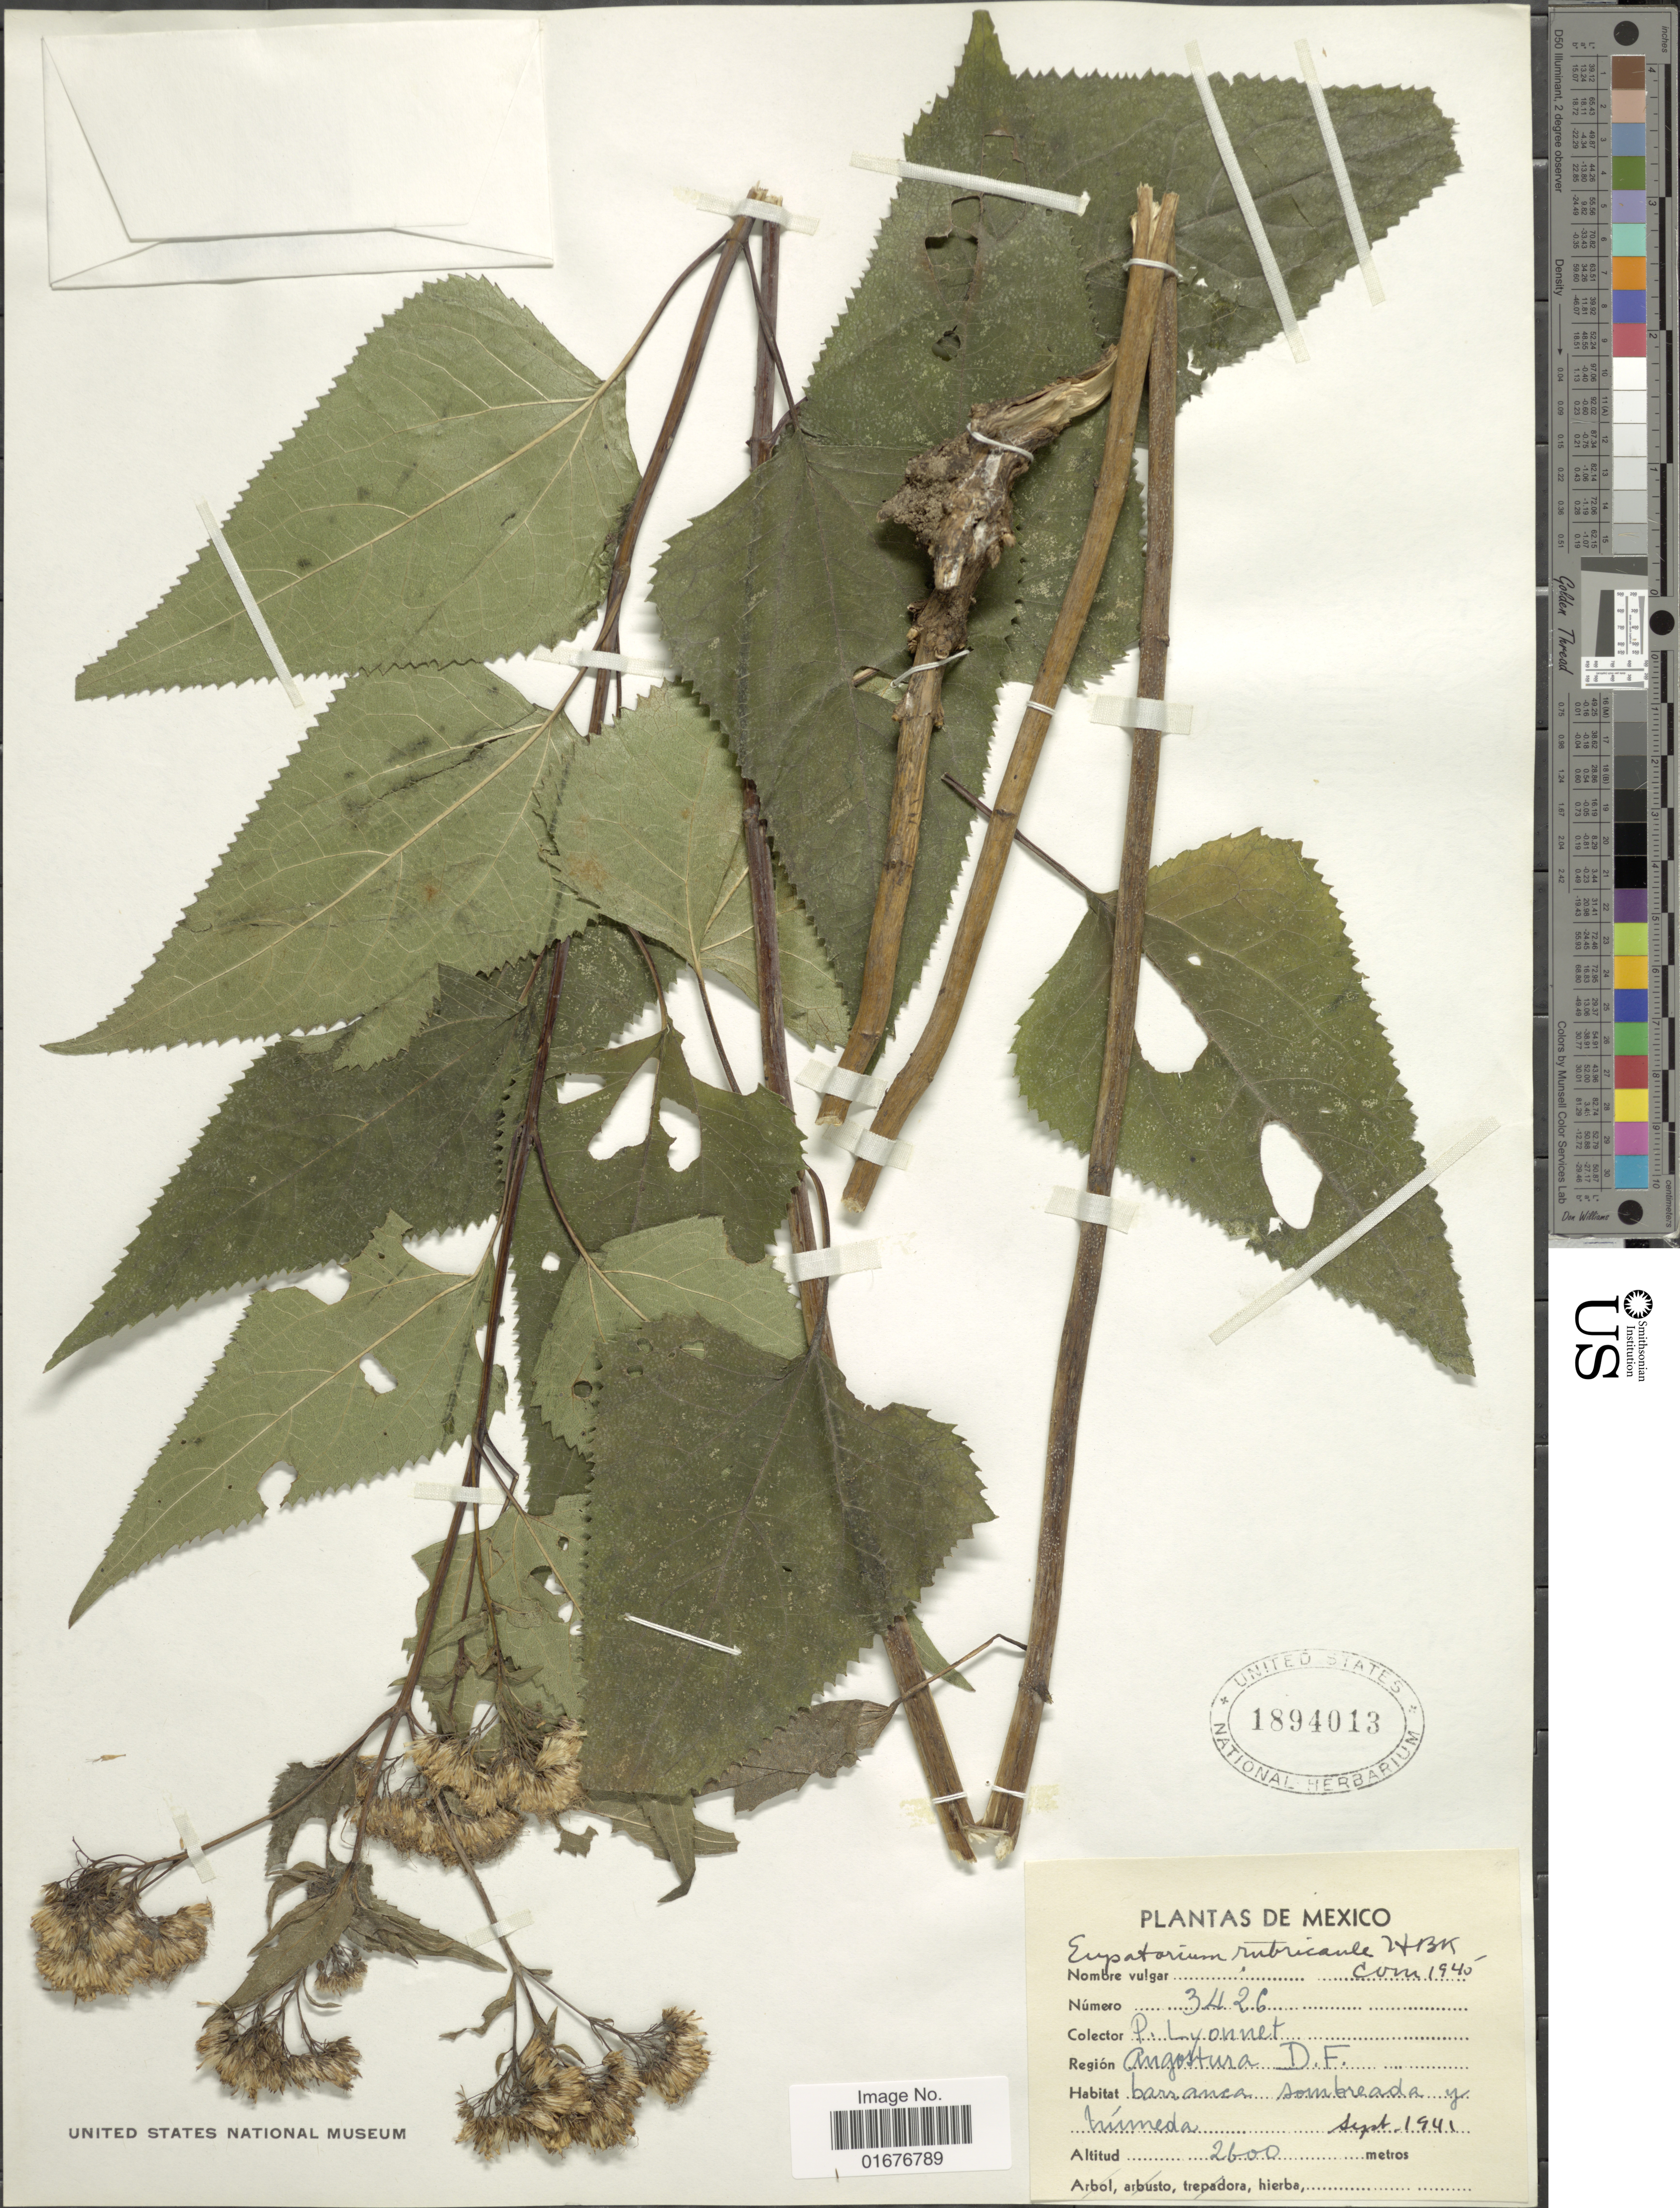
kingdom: Plantae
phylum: Tracheophyta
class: Magnoliopsida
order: Asterales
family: Asteraceae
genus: Ageratina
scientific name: Ageratina rubricaulis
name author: (Kunth) R.M. King & H. Rob.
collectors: P. Lyonnet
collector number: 3426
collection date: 1941-09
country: Mexico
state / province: Distrito Federal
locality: Augostura, barranca sombreada y húmeda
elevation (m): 2600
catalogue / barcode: US 1894013